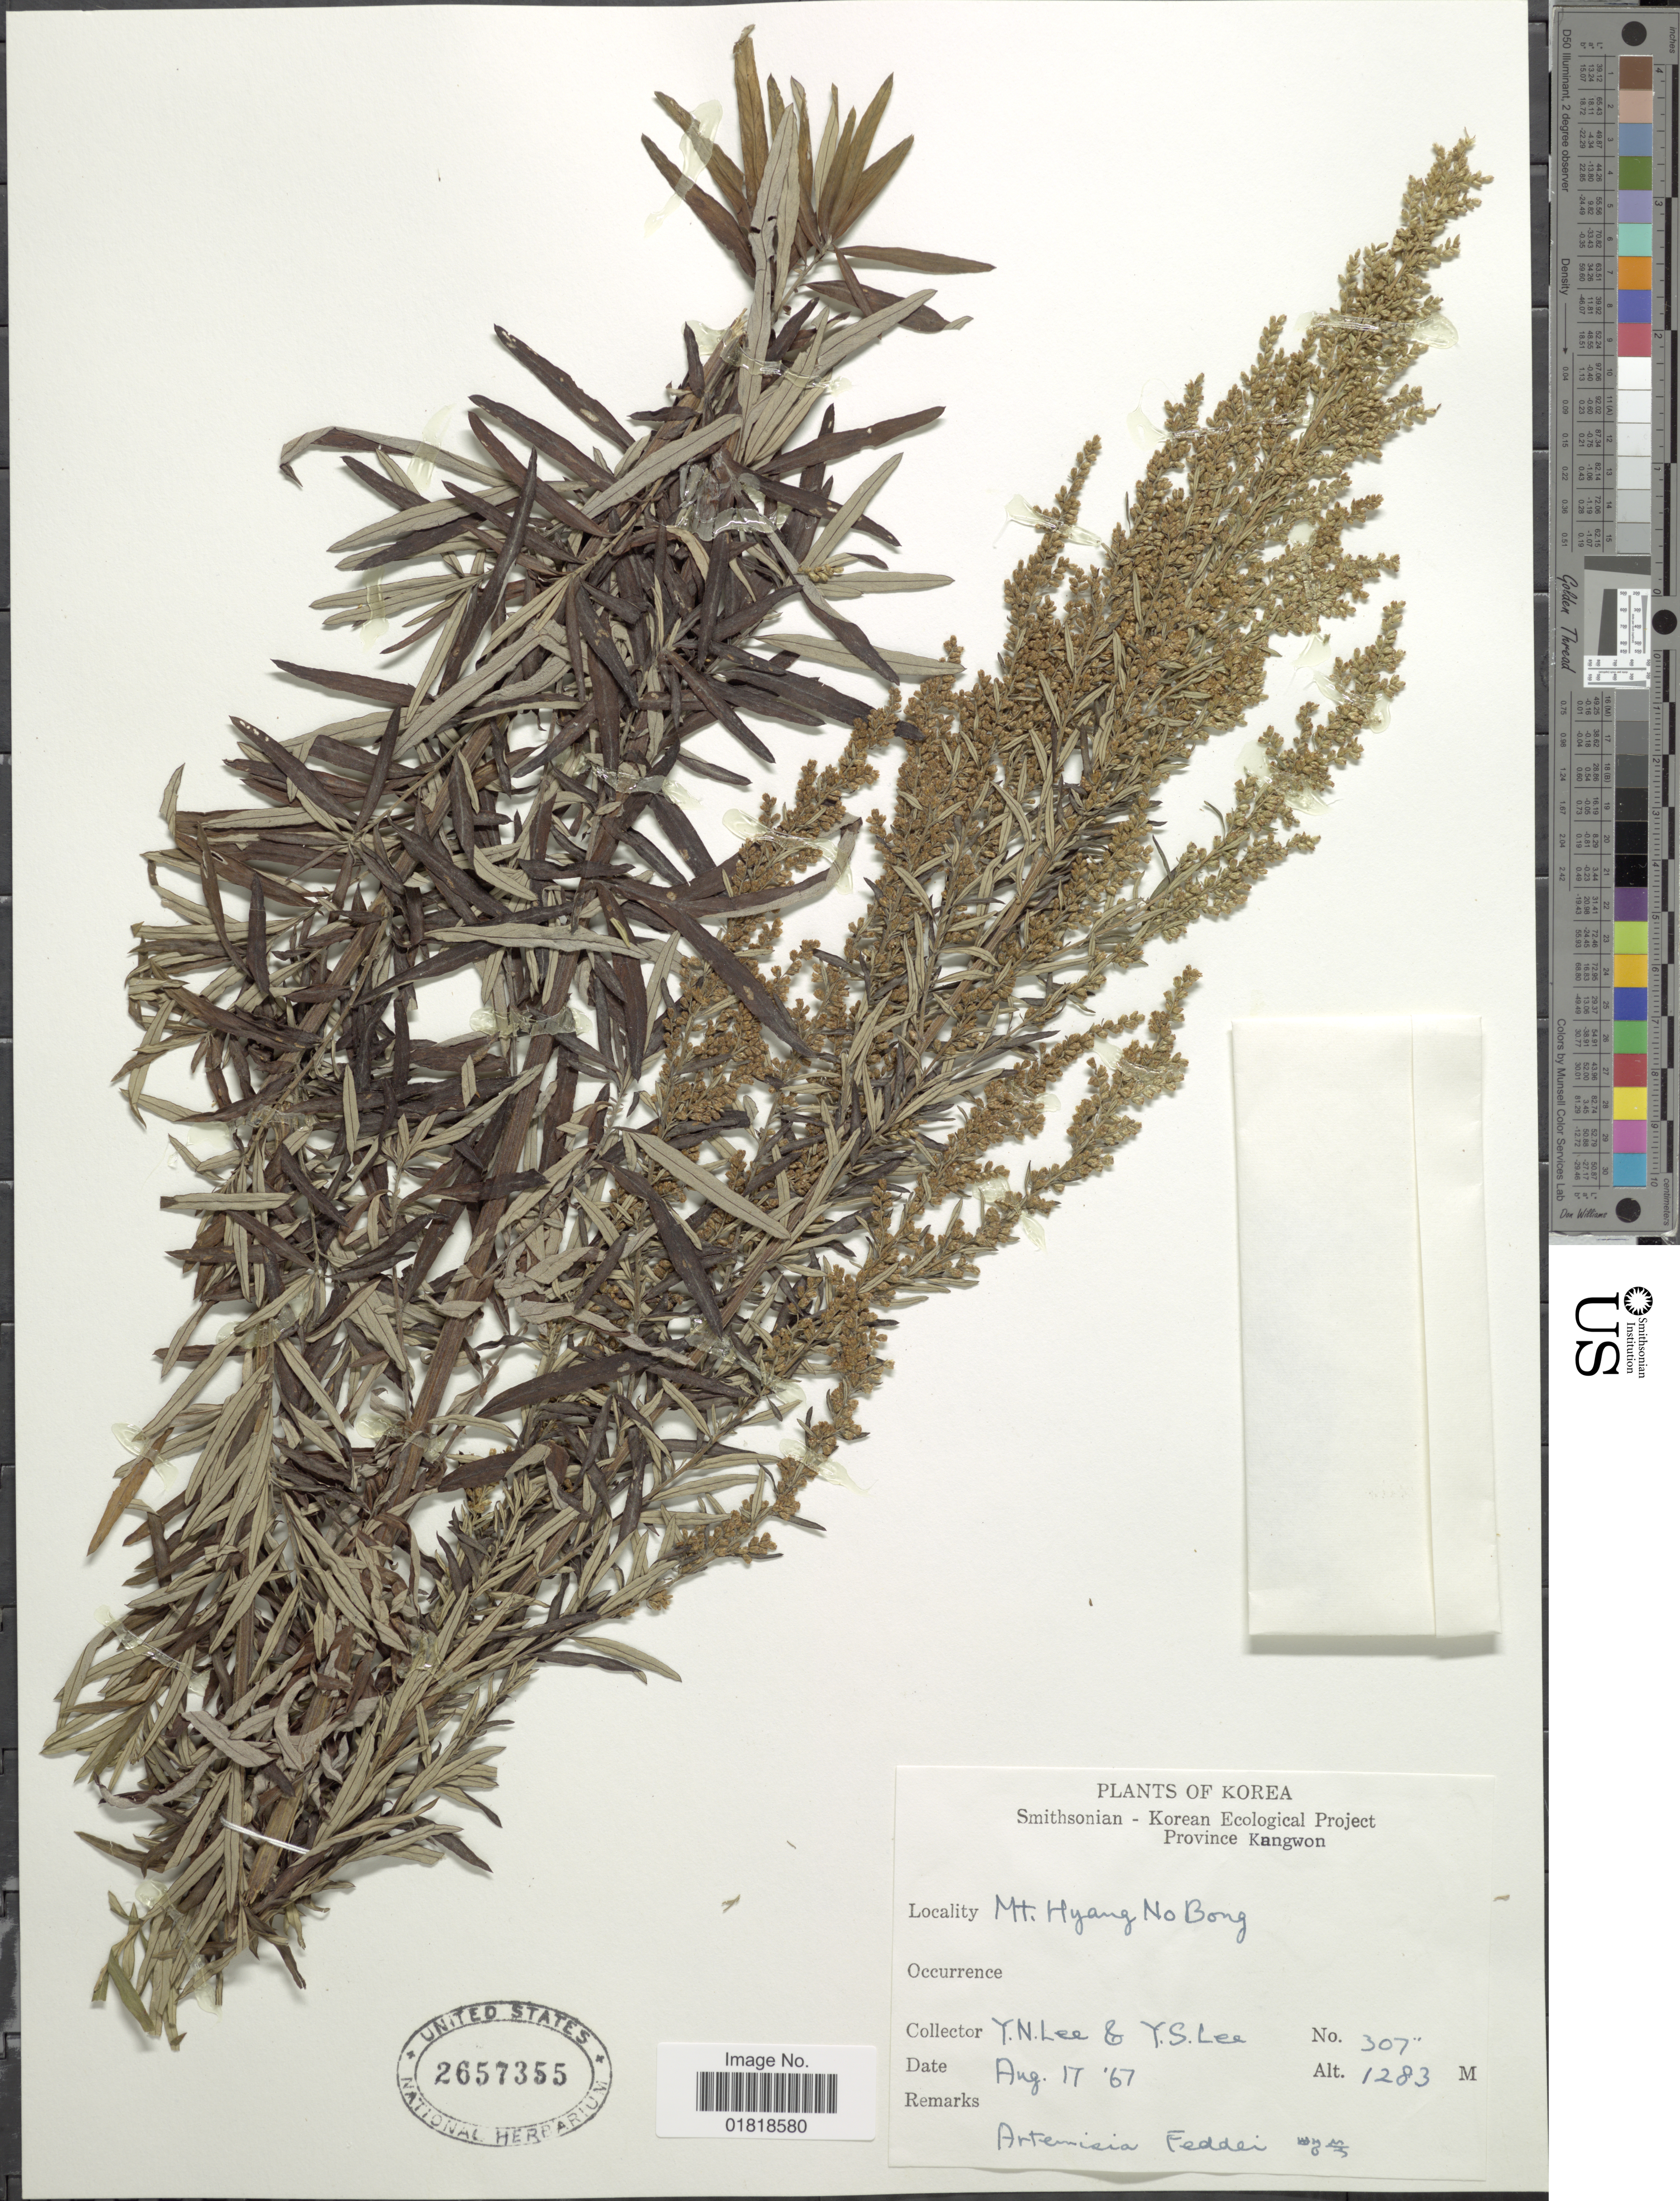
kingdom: Plantae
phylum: Tracheophyta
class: Magnoliopsida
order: Asterales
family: Asteraceae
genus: Artemisia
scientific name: Artemisia feddei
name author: Lév. & Vaniot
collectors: Y. N. Lee & Y. S. Lee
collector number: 307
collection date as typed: Transcribed d/m/y: 17/8/67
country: North Korea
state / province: Kangwon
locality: Mt. Hyang No Bong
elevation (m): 1283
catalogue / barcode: US 2657355